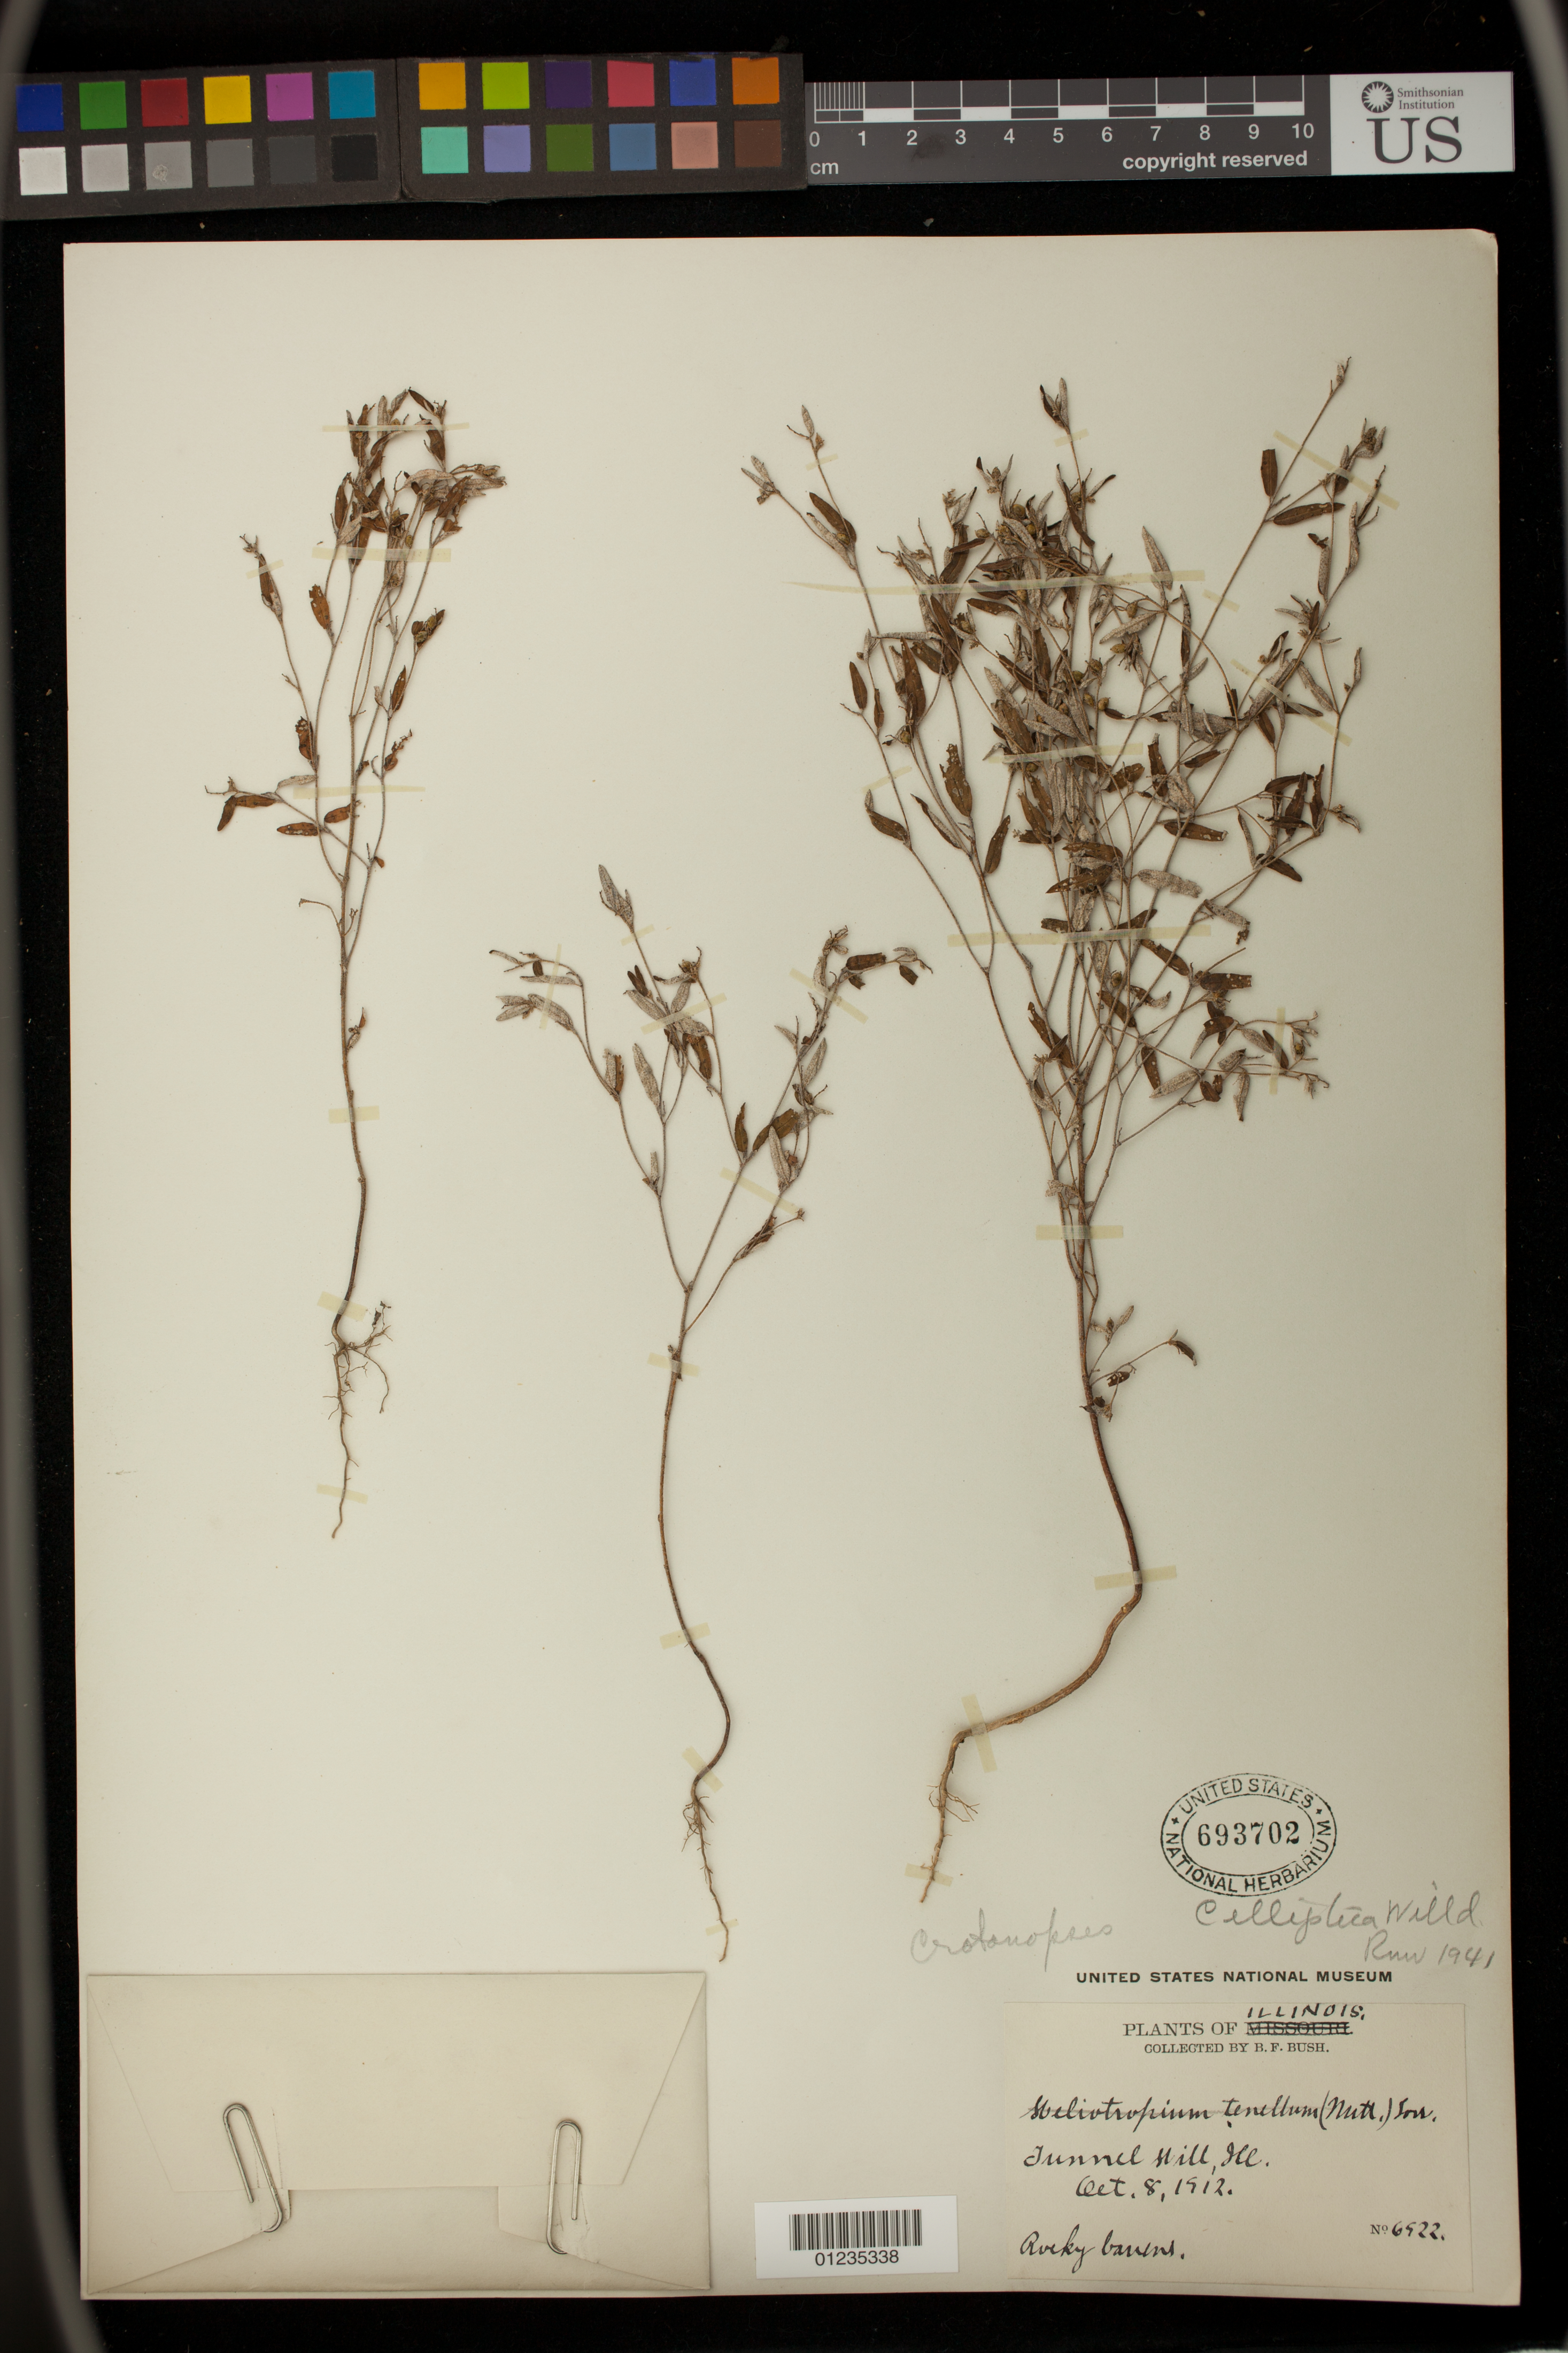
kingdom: Plantae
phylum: Tracheophyta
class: Magnoliopsida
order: Malpighiales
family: Euphorbiaceae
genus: Crotonopsis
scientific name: Crotonopsis elliptica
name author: Willd.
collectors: B. F. Bush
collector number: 6922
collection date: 1912-10-08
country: United States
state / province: Illinois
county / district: Johnson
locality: Tunnel Hill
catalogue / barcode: US 693702